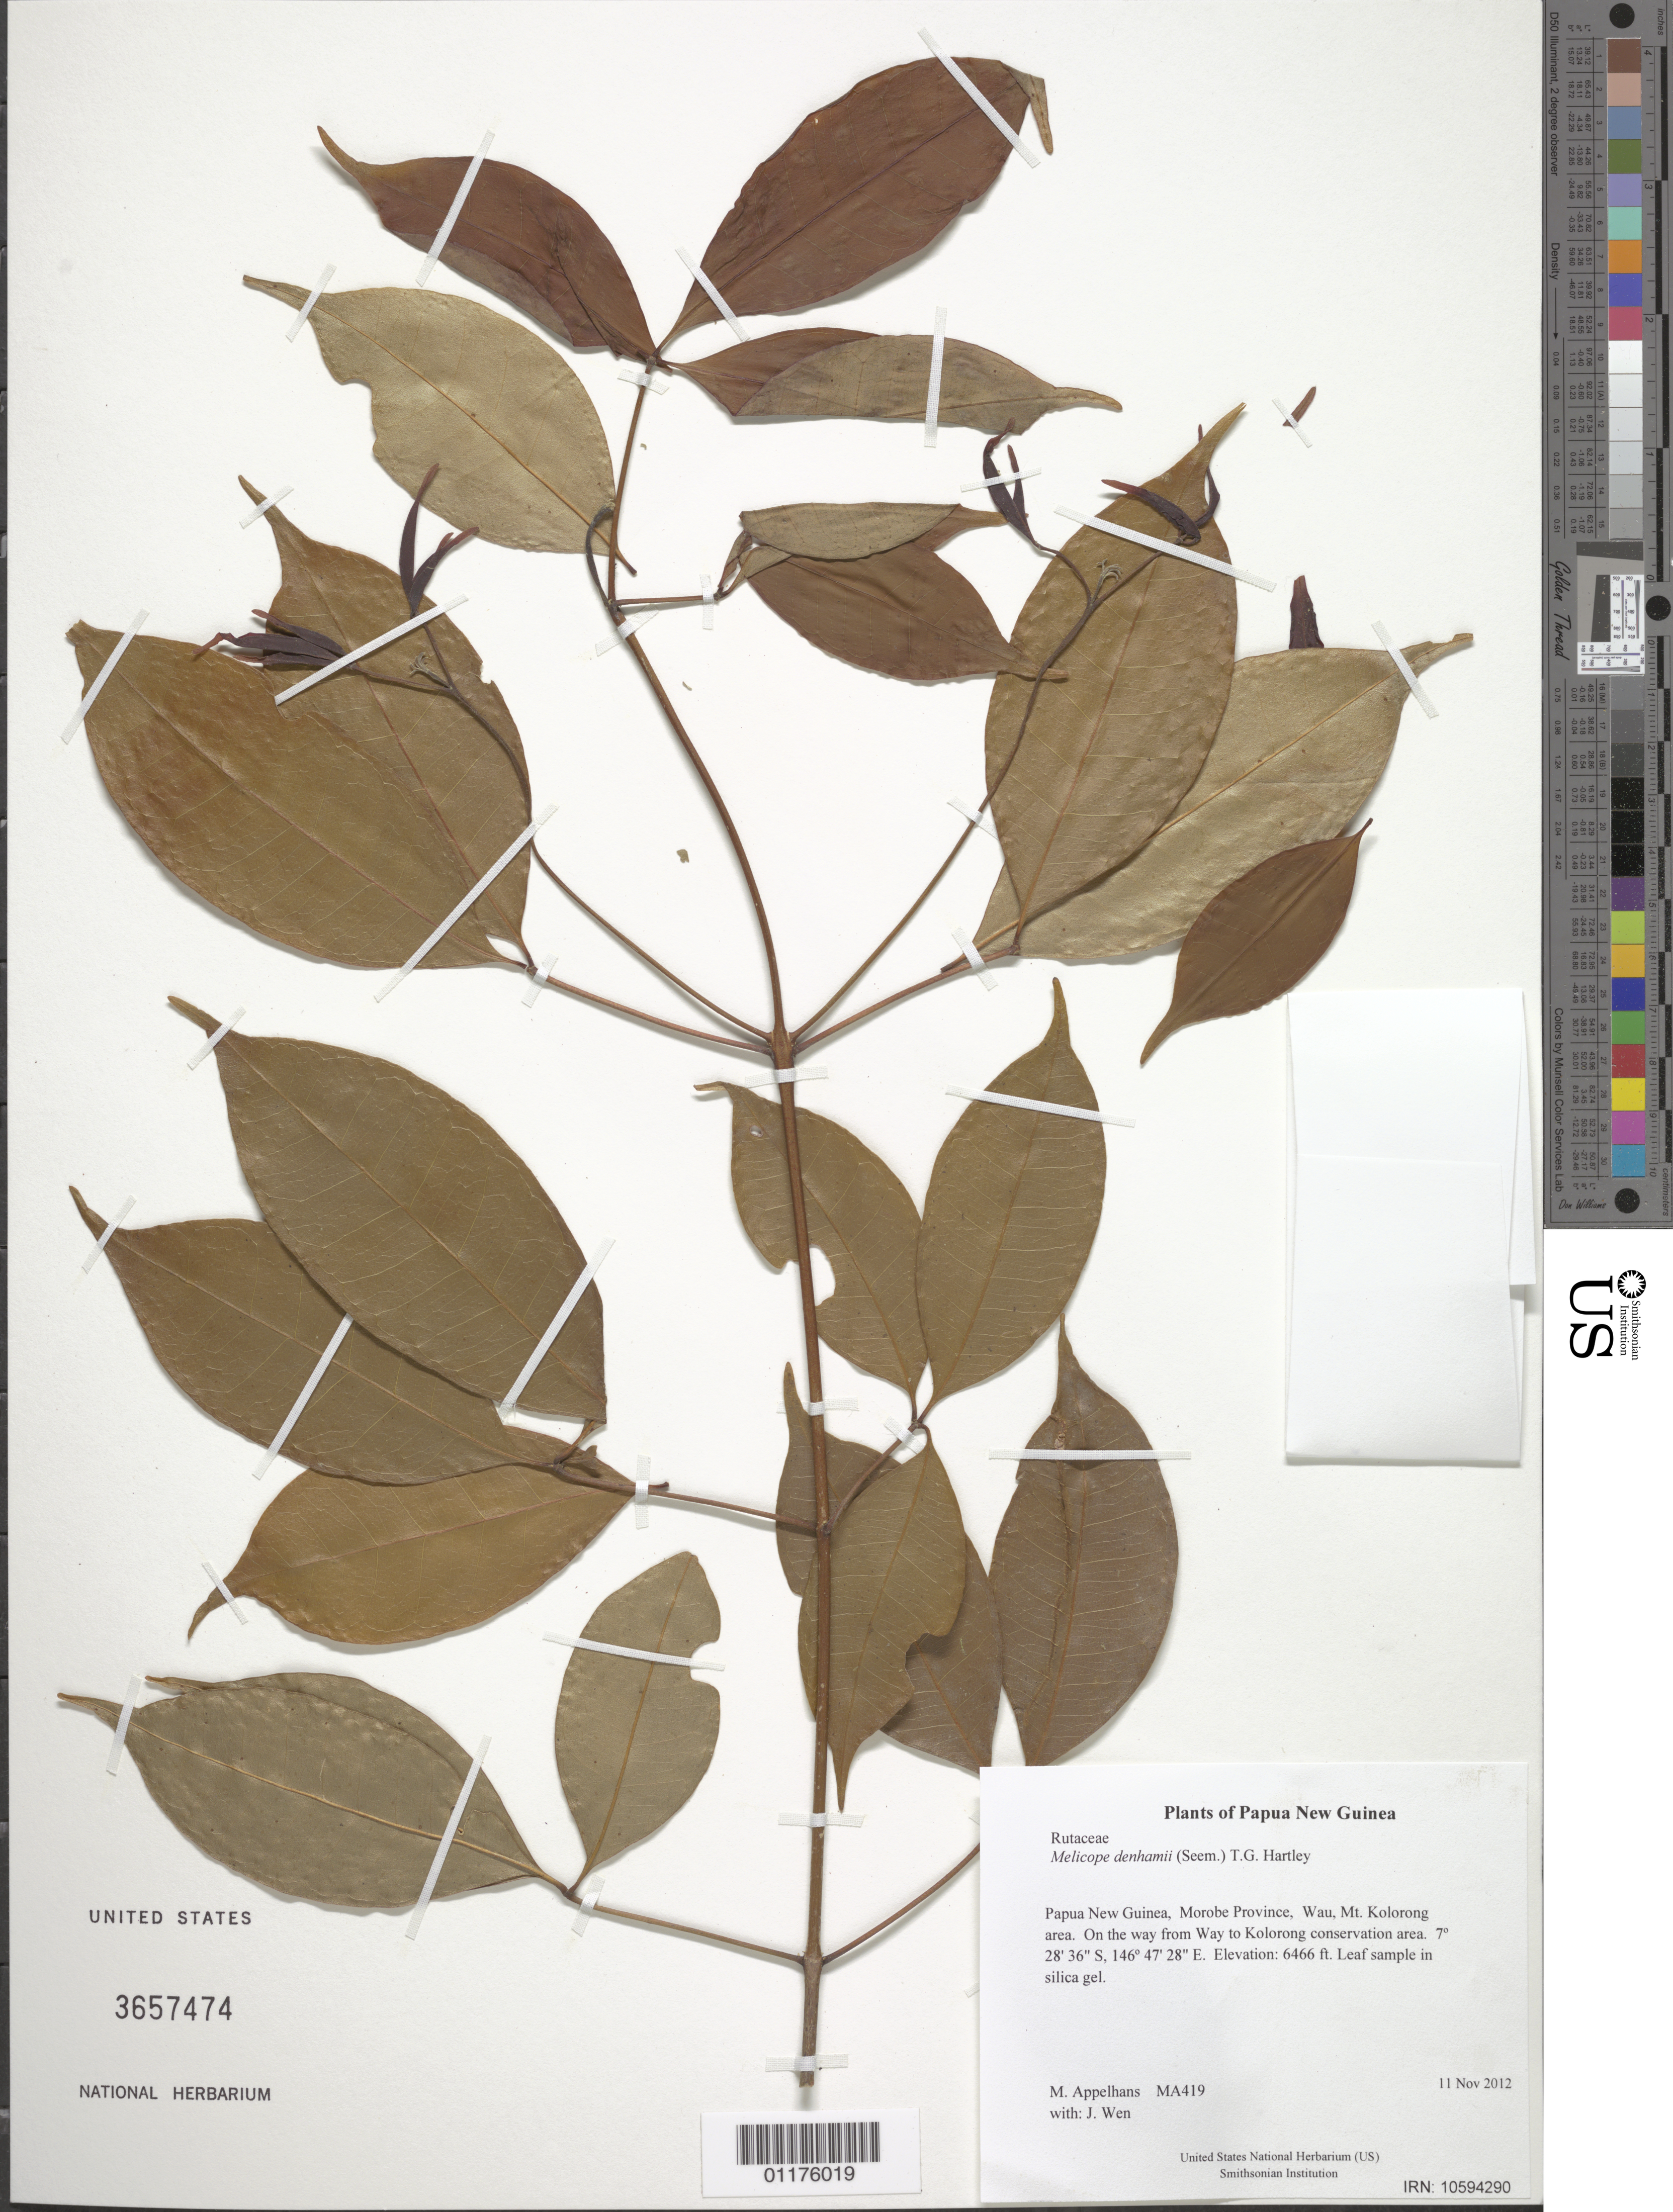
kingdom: Plantae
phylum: Tracheophyta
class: Magnoliopsida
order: Sapindales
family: Rutaceae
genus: Melicope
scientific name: Melicope denhamii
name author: (Seem.) T.G. Hartley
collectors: J. Wen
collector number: MA419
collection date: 2012-11-11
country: Papua New Guinea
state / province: Morobe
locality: Wau, Mt. Kolorong area. On the way from Way to Kolorong conservation area.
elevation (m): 1971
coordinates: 7 28.600 S, 146 47.468 E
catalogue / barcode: US 3657474